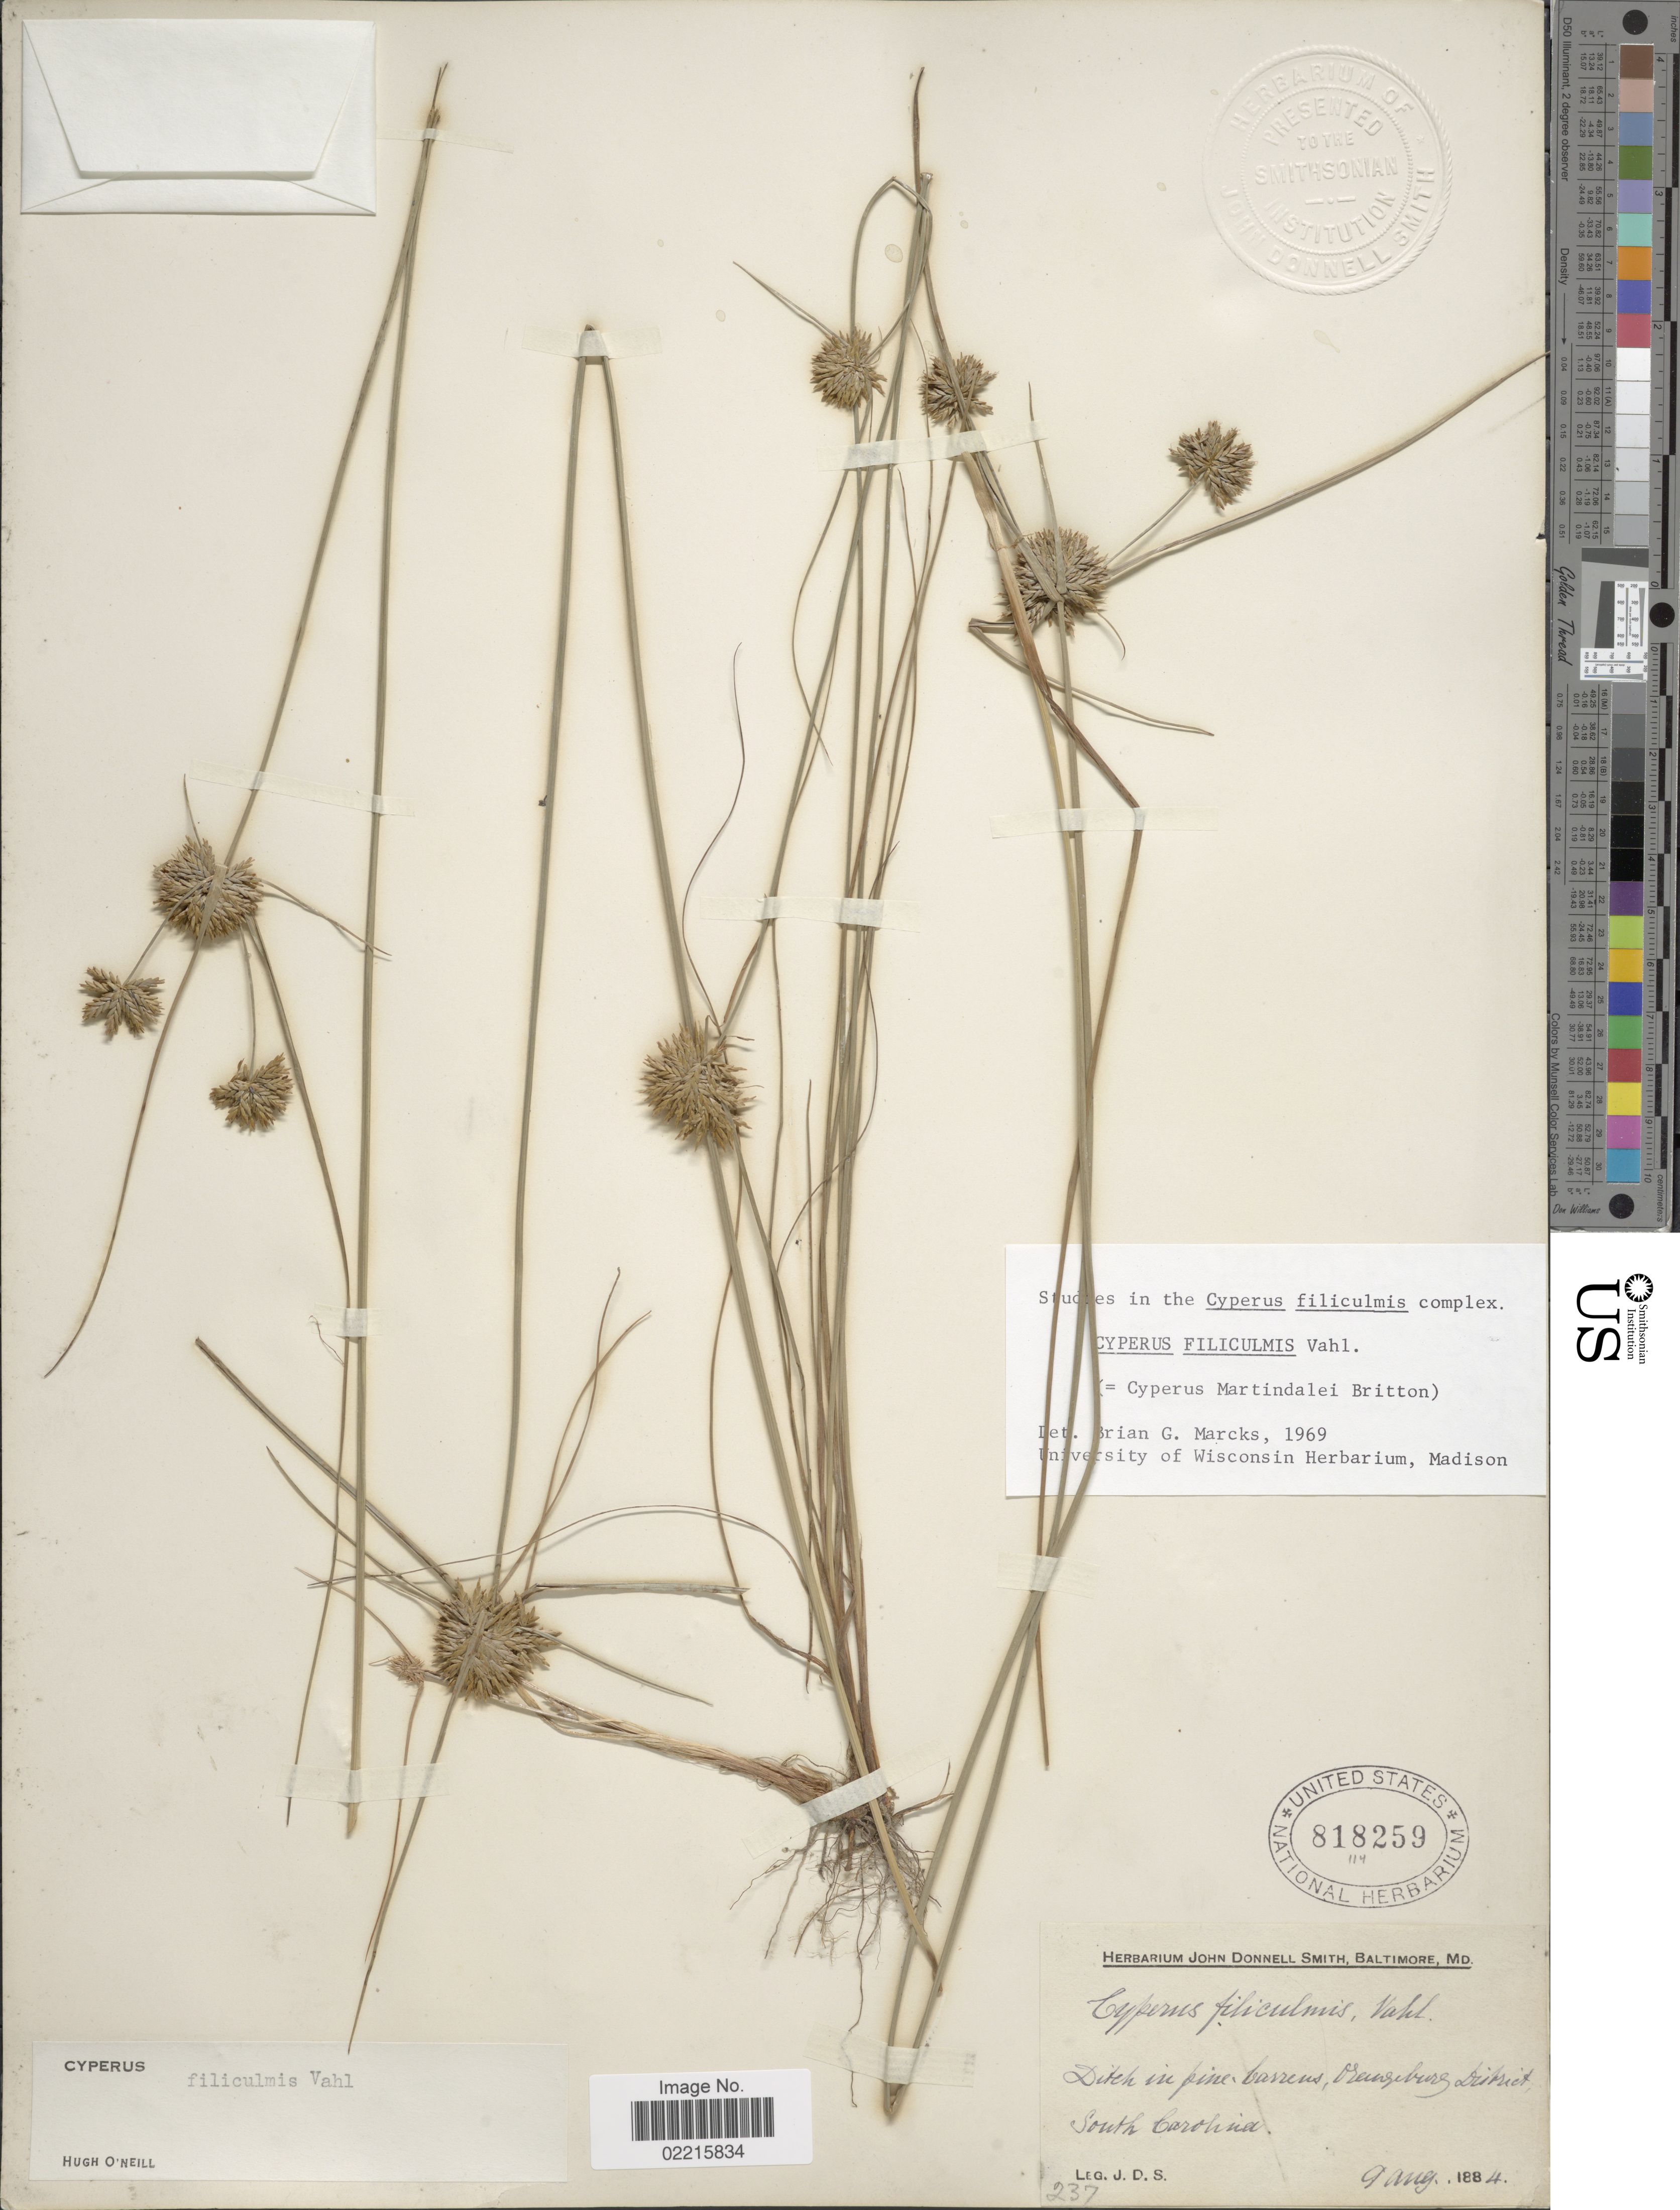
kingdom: Plantae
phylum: Tracheophyta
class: Liliopsida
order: Poales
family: Cyperaceae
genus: Cyperus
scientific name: Cyperus filiculmis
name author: Vahl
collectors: J. Donnell Smith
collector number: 237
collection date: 1884-08-09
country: United States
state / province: South Carolina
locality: Ditch in pine-barrens, Orangeburg District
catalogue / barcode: US 818259